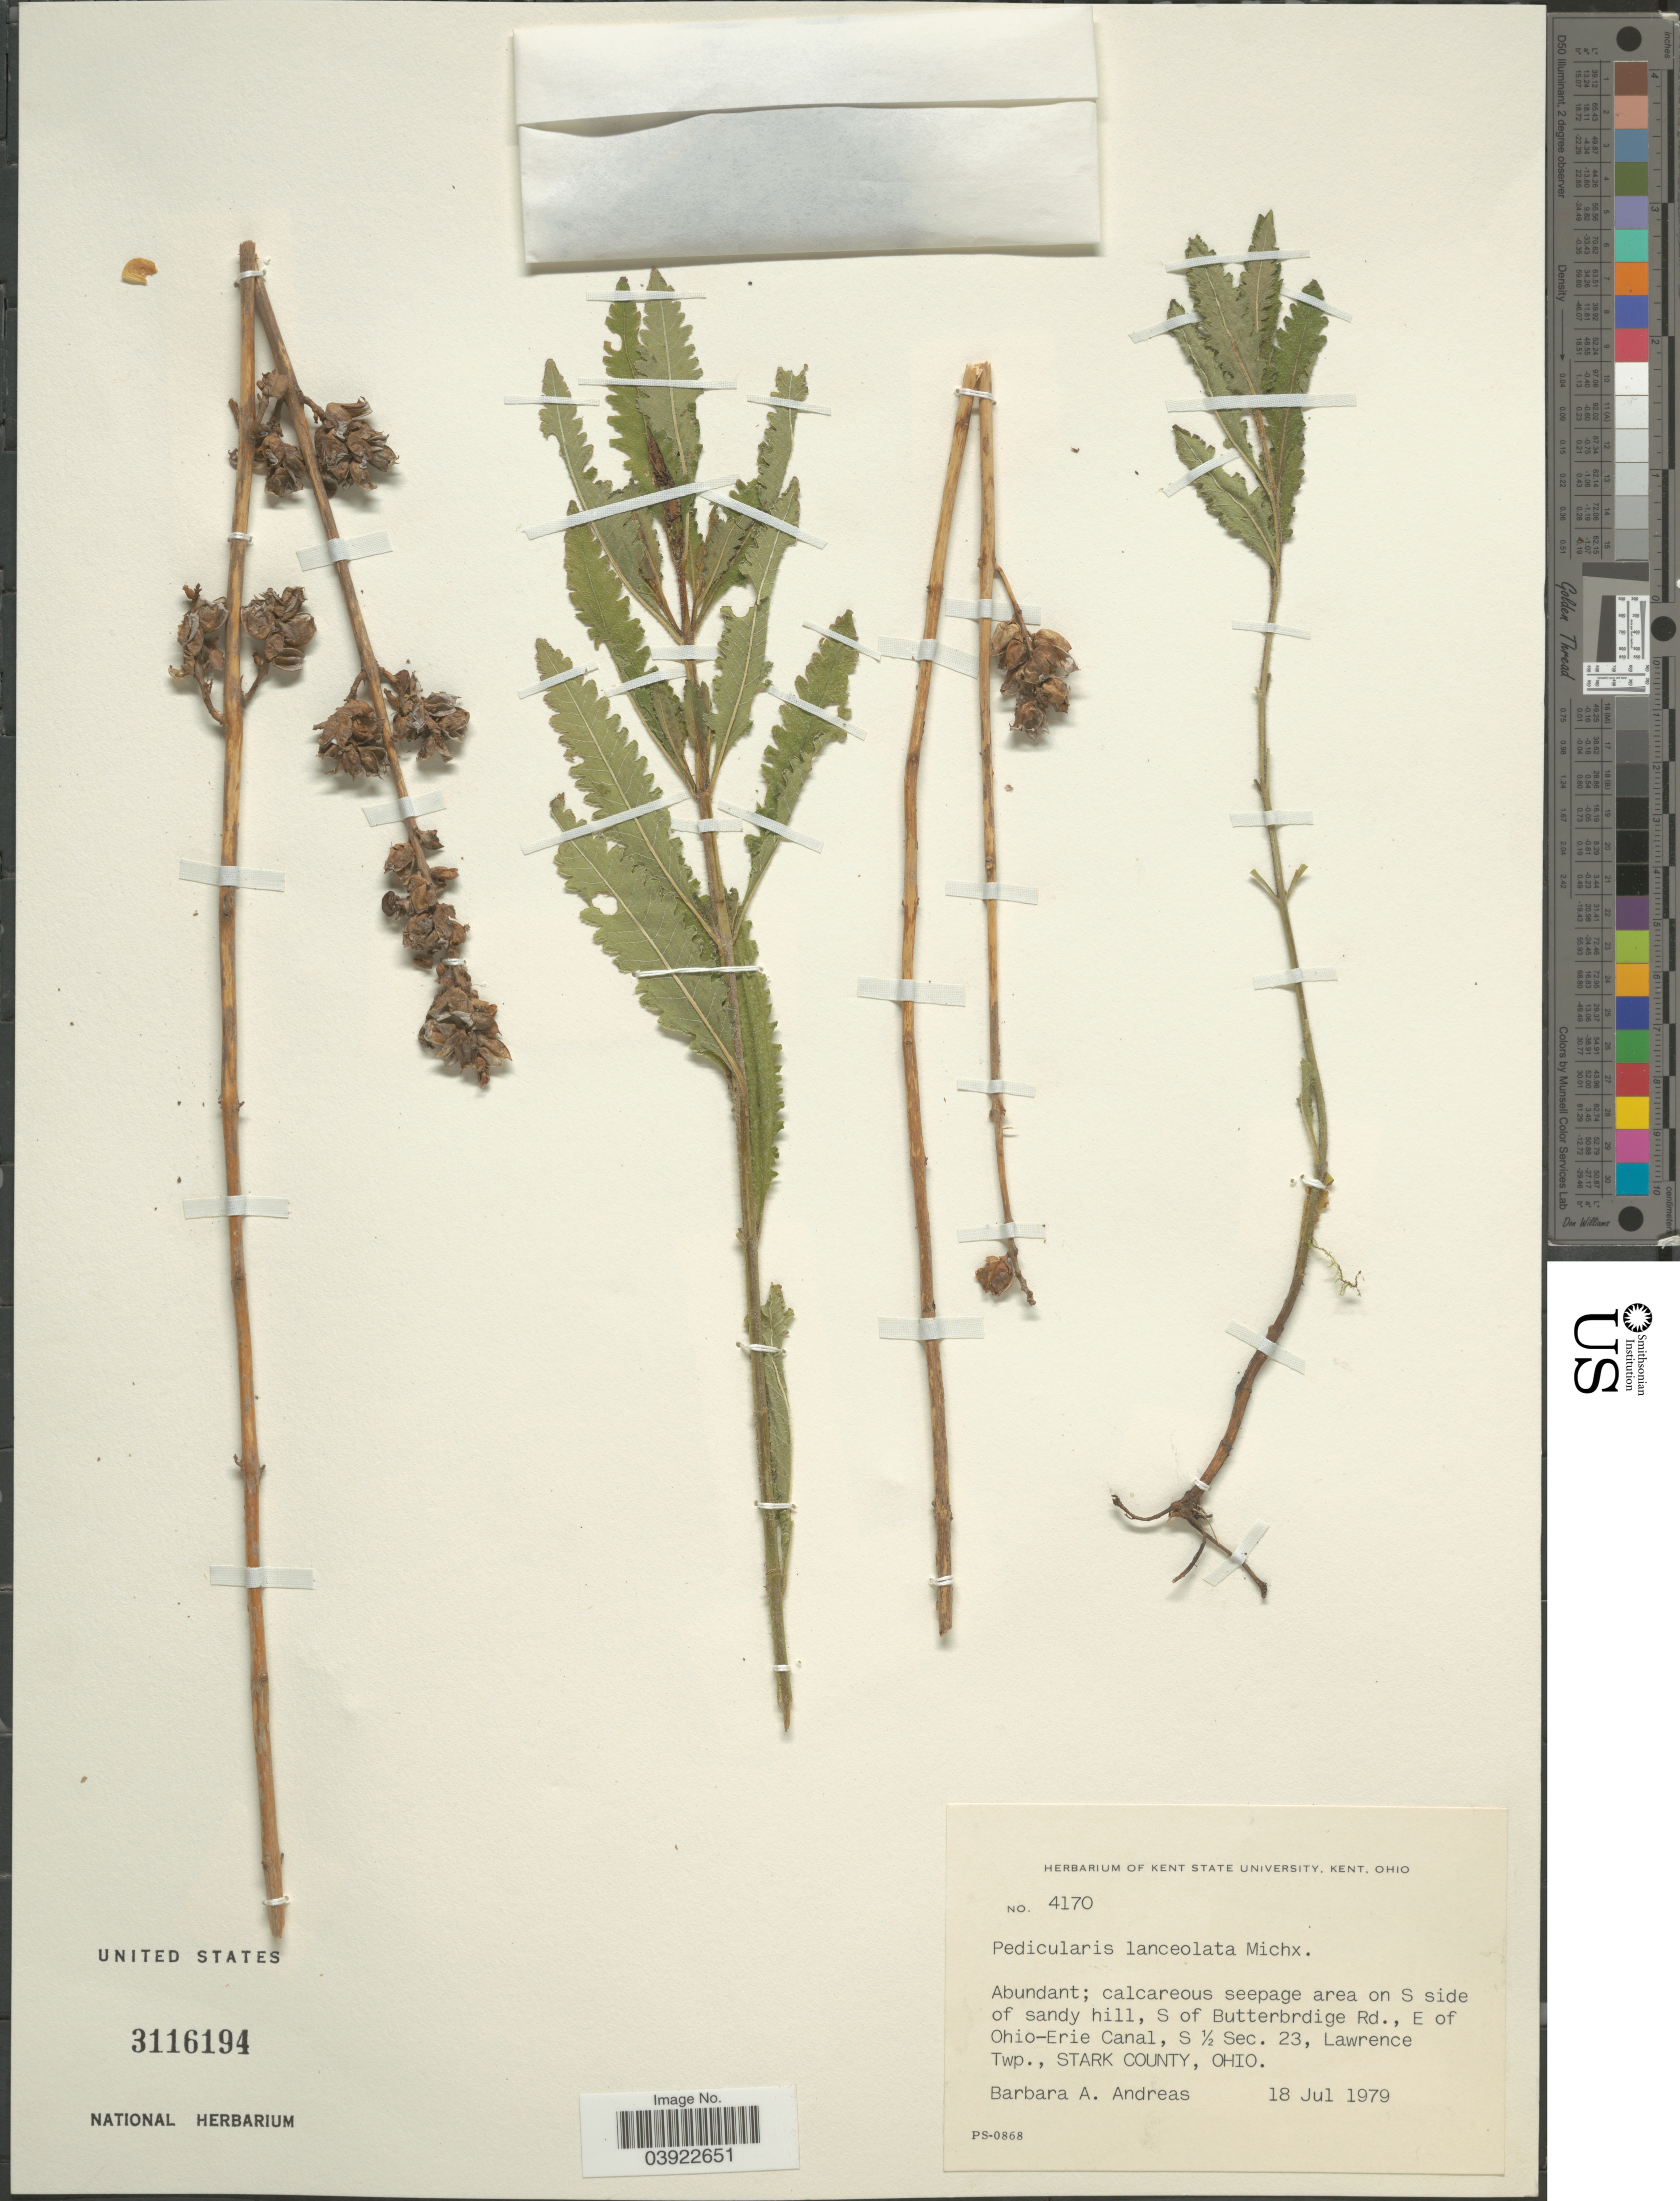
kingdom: Plantae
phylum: Tracheophyta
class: Magnoliopsida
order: Lamiales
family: Orobanchaceae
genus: Pedicularis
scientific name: Pedicularis lanceolata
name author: Michx.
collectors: B. A. Andreas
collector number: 4170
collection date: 1979-07-18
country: United States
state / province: Ohio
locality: Calcareous seepage area on S side of sandy hill, S of Butterbrdige Rd., E of Ohio-Erie Canal, S ½ Sec. 23, Lawrence Twp., Stark County.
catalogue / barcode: US 3116194